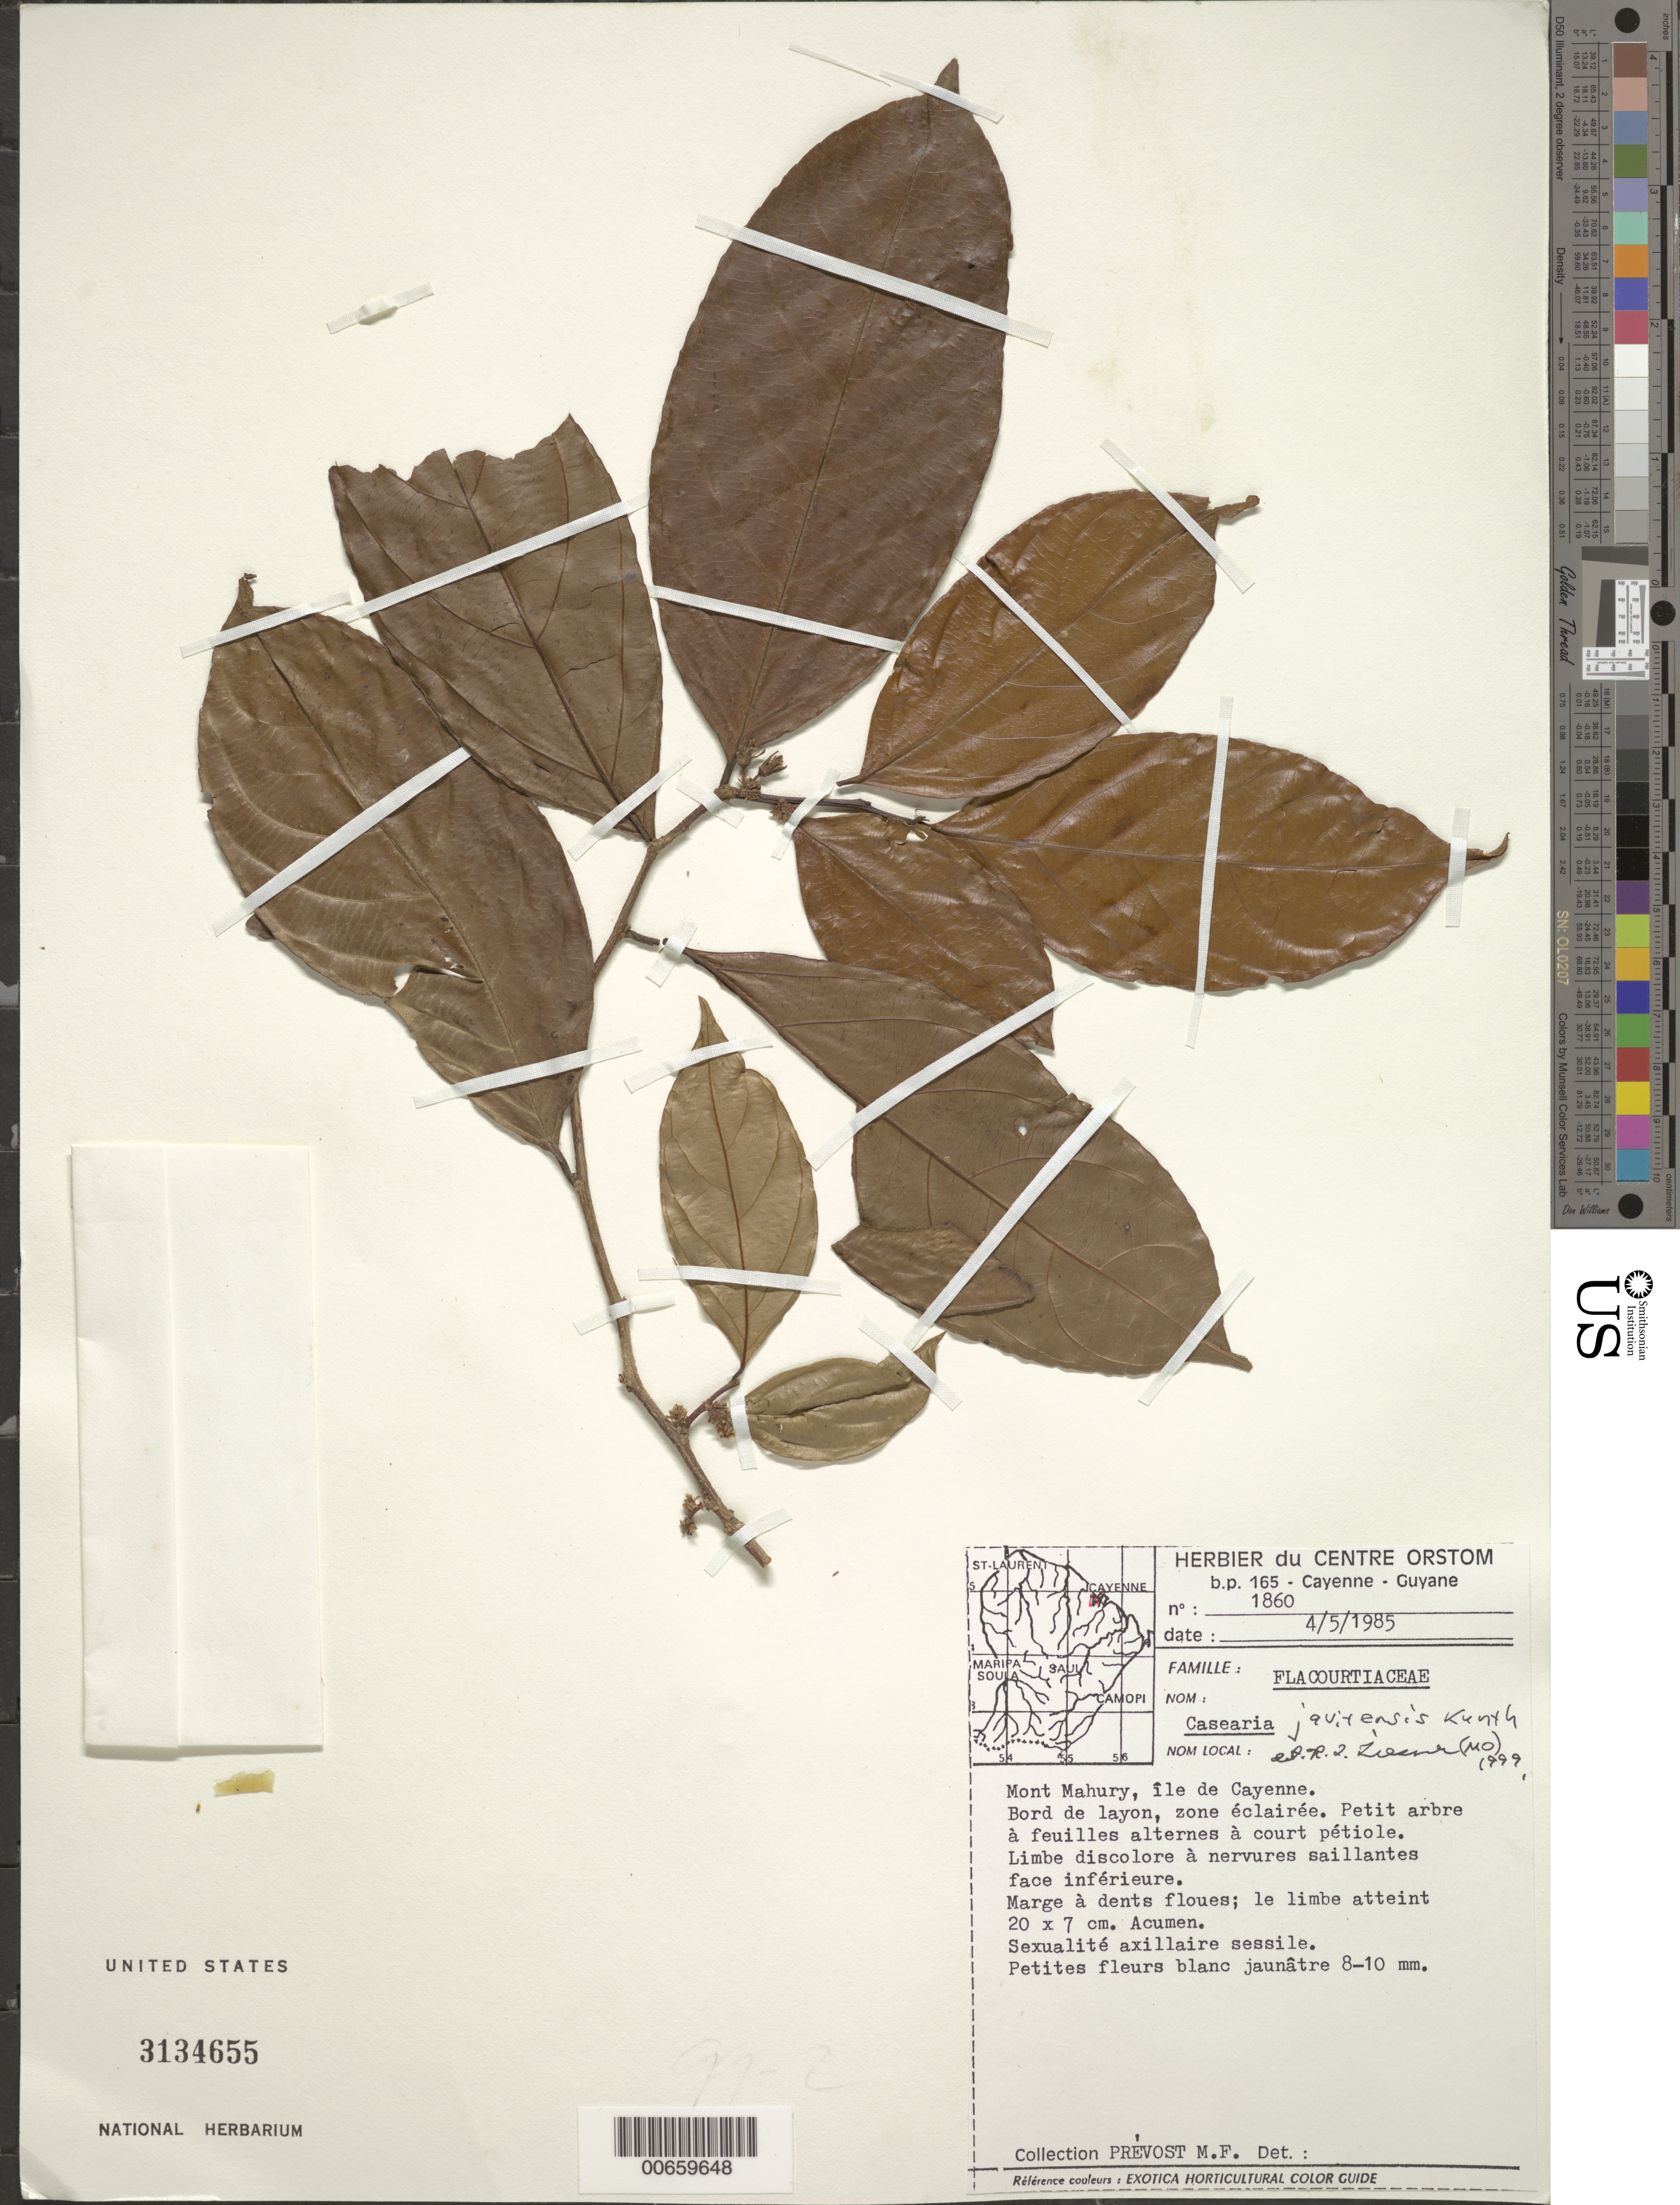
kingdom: Plantae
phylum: Tracheophyta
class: Magnoliopsida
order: Malpighiales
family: Salicaceae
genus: Casearia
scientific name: Casearia sp.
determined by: Strong, Mark T., (BOT), Smithsonian Institution - National Museum of Natural History (UNITED STATES)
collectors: M.-F. Prévost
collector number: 1860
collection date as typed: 4-May-85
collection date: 1985-05-04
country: French Guiana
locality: Montagne de Mahury, Ile de Cayenne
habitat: Bord de layon, zone éclairée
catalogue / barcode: US 3134655